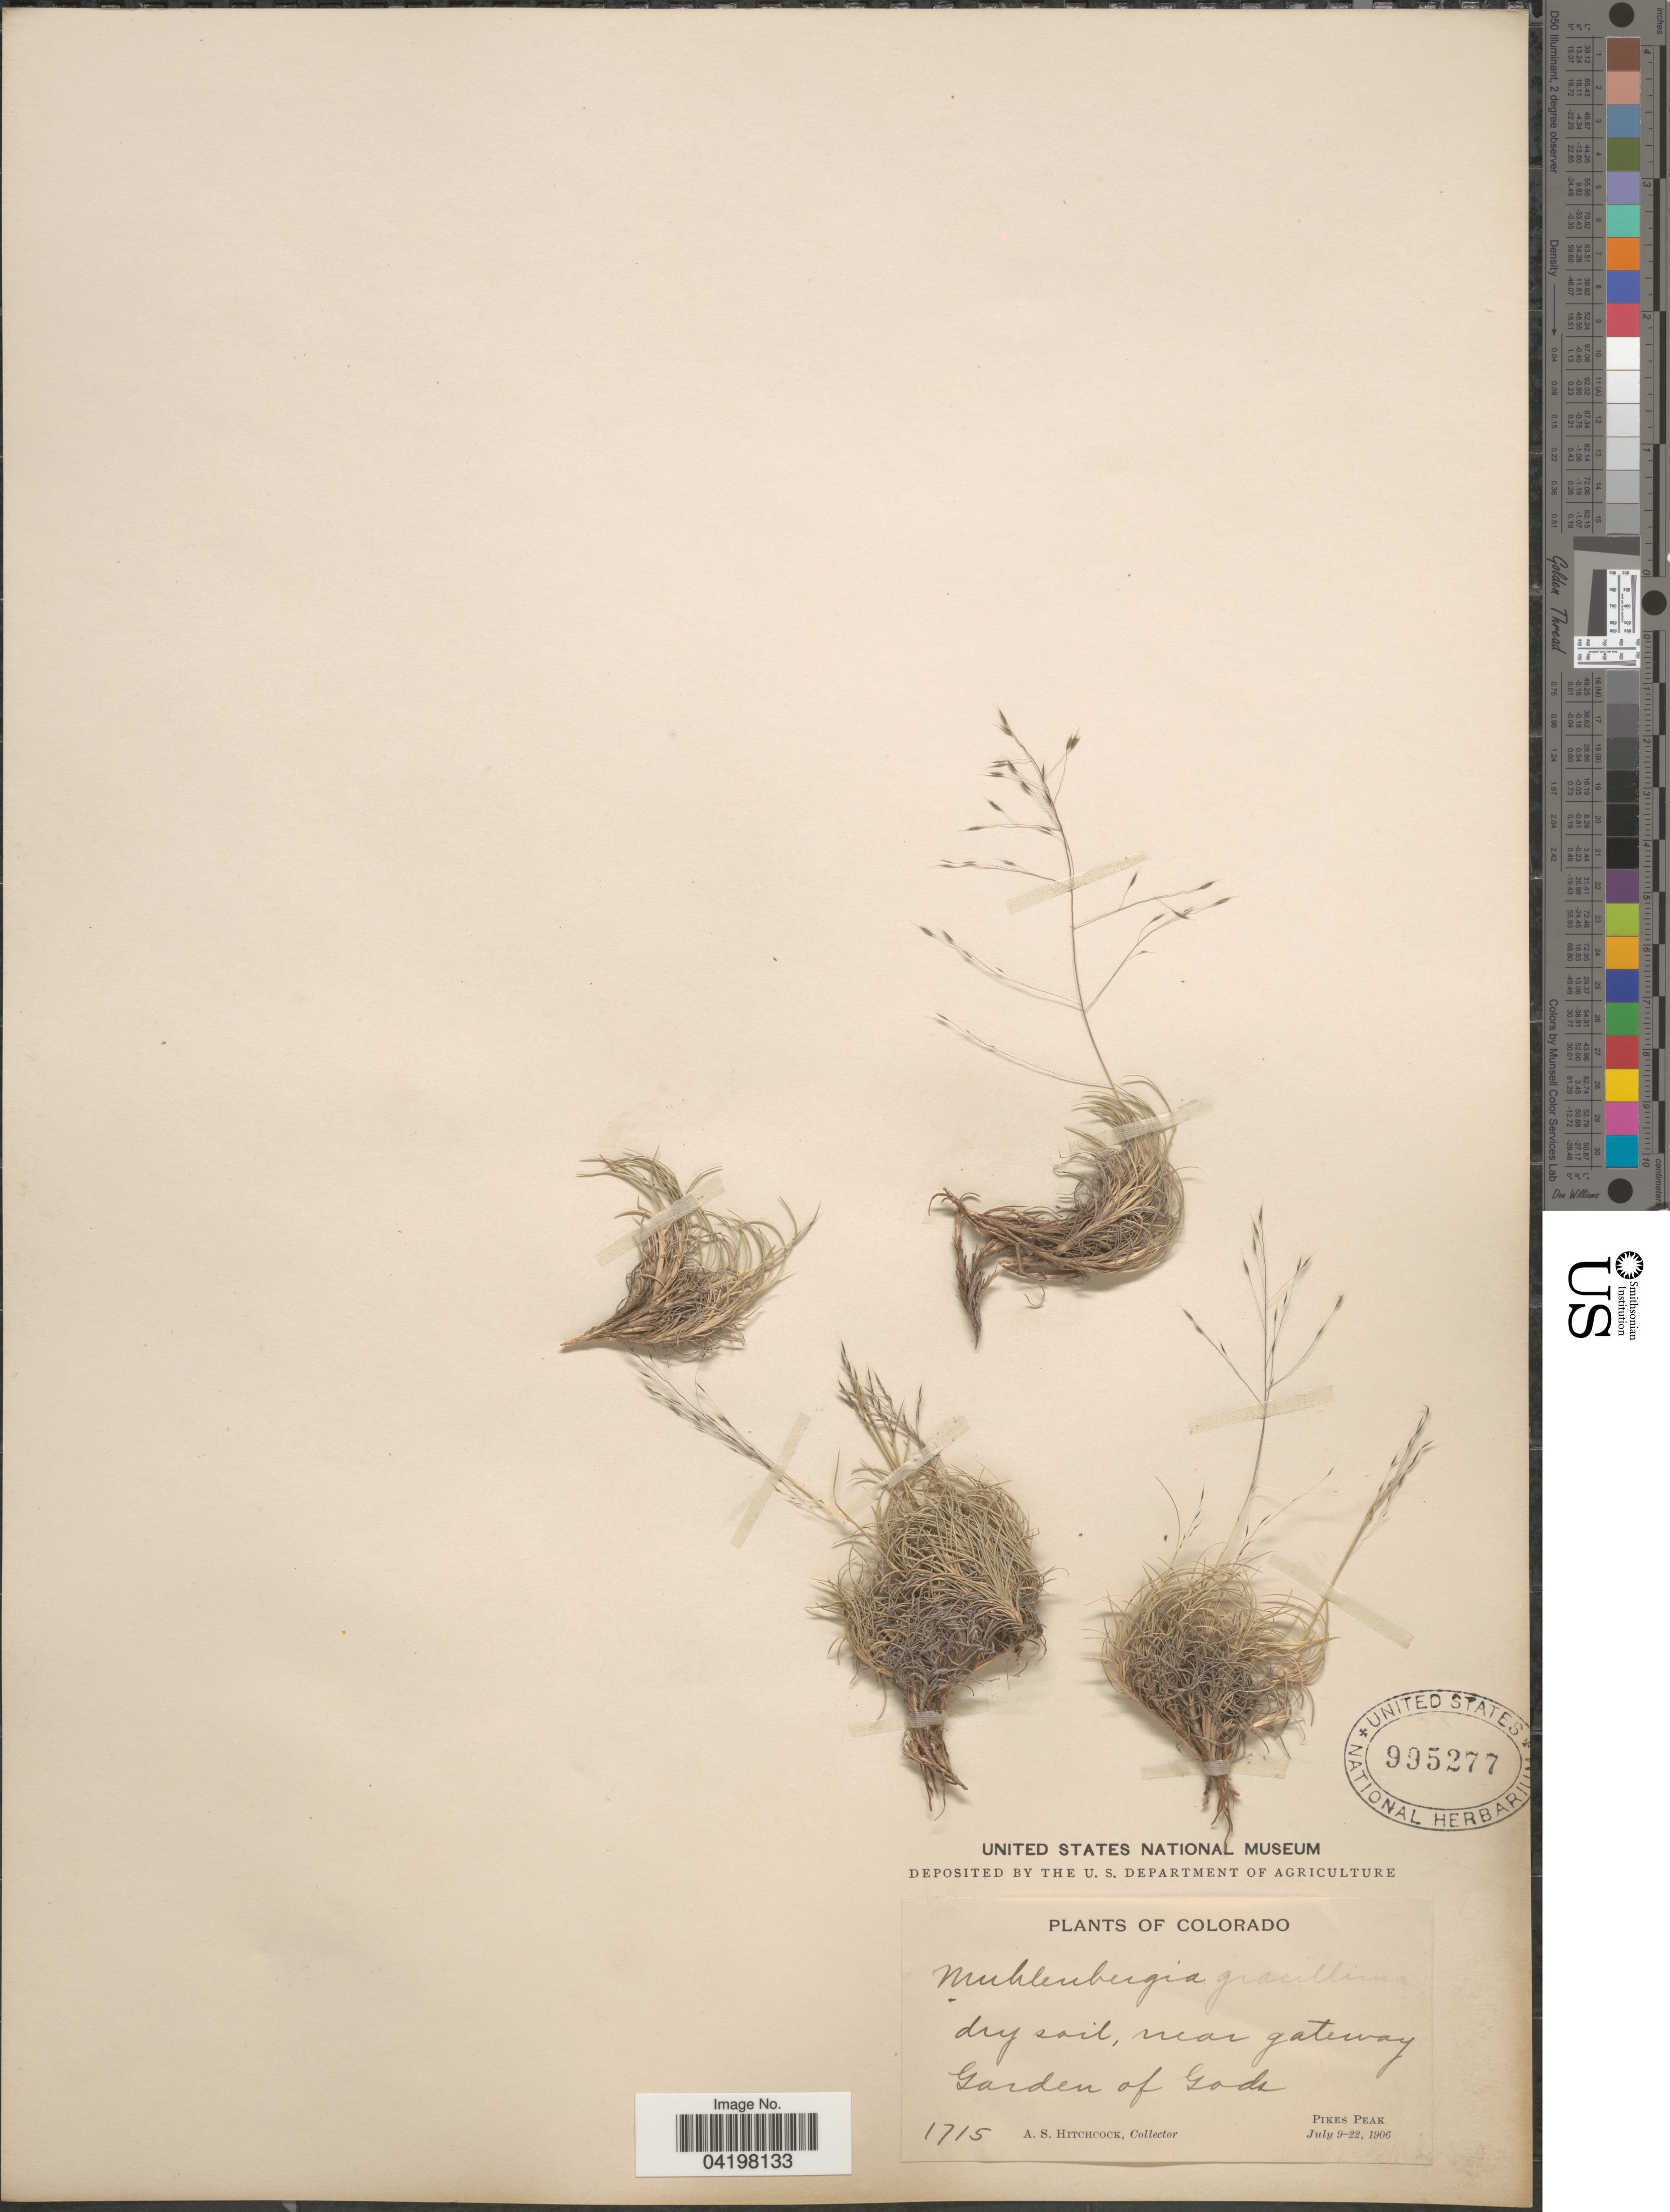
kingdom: Plantae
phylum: Tracheophyta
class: Liliopsida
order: Poales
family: Poaceae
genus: Muhlenbergia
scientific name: Muhlenbergia torreyi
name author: (Kunth) Hitchc. ex Bush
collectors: A. S. Hitchcock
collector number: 1715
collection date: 1906-07-09/1906-07-22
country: United States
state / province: Colorado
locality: Dry soil, near gateway. Garden of Gods. Pikes Peak.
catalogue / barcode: US 995277